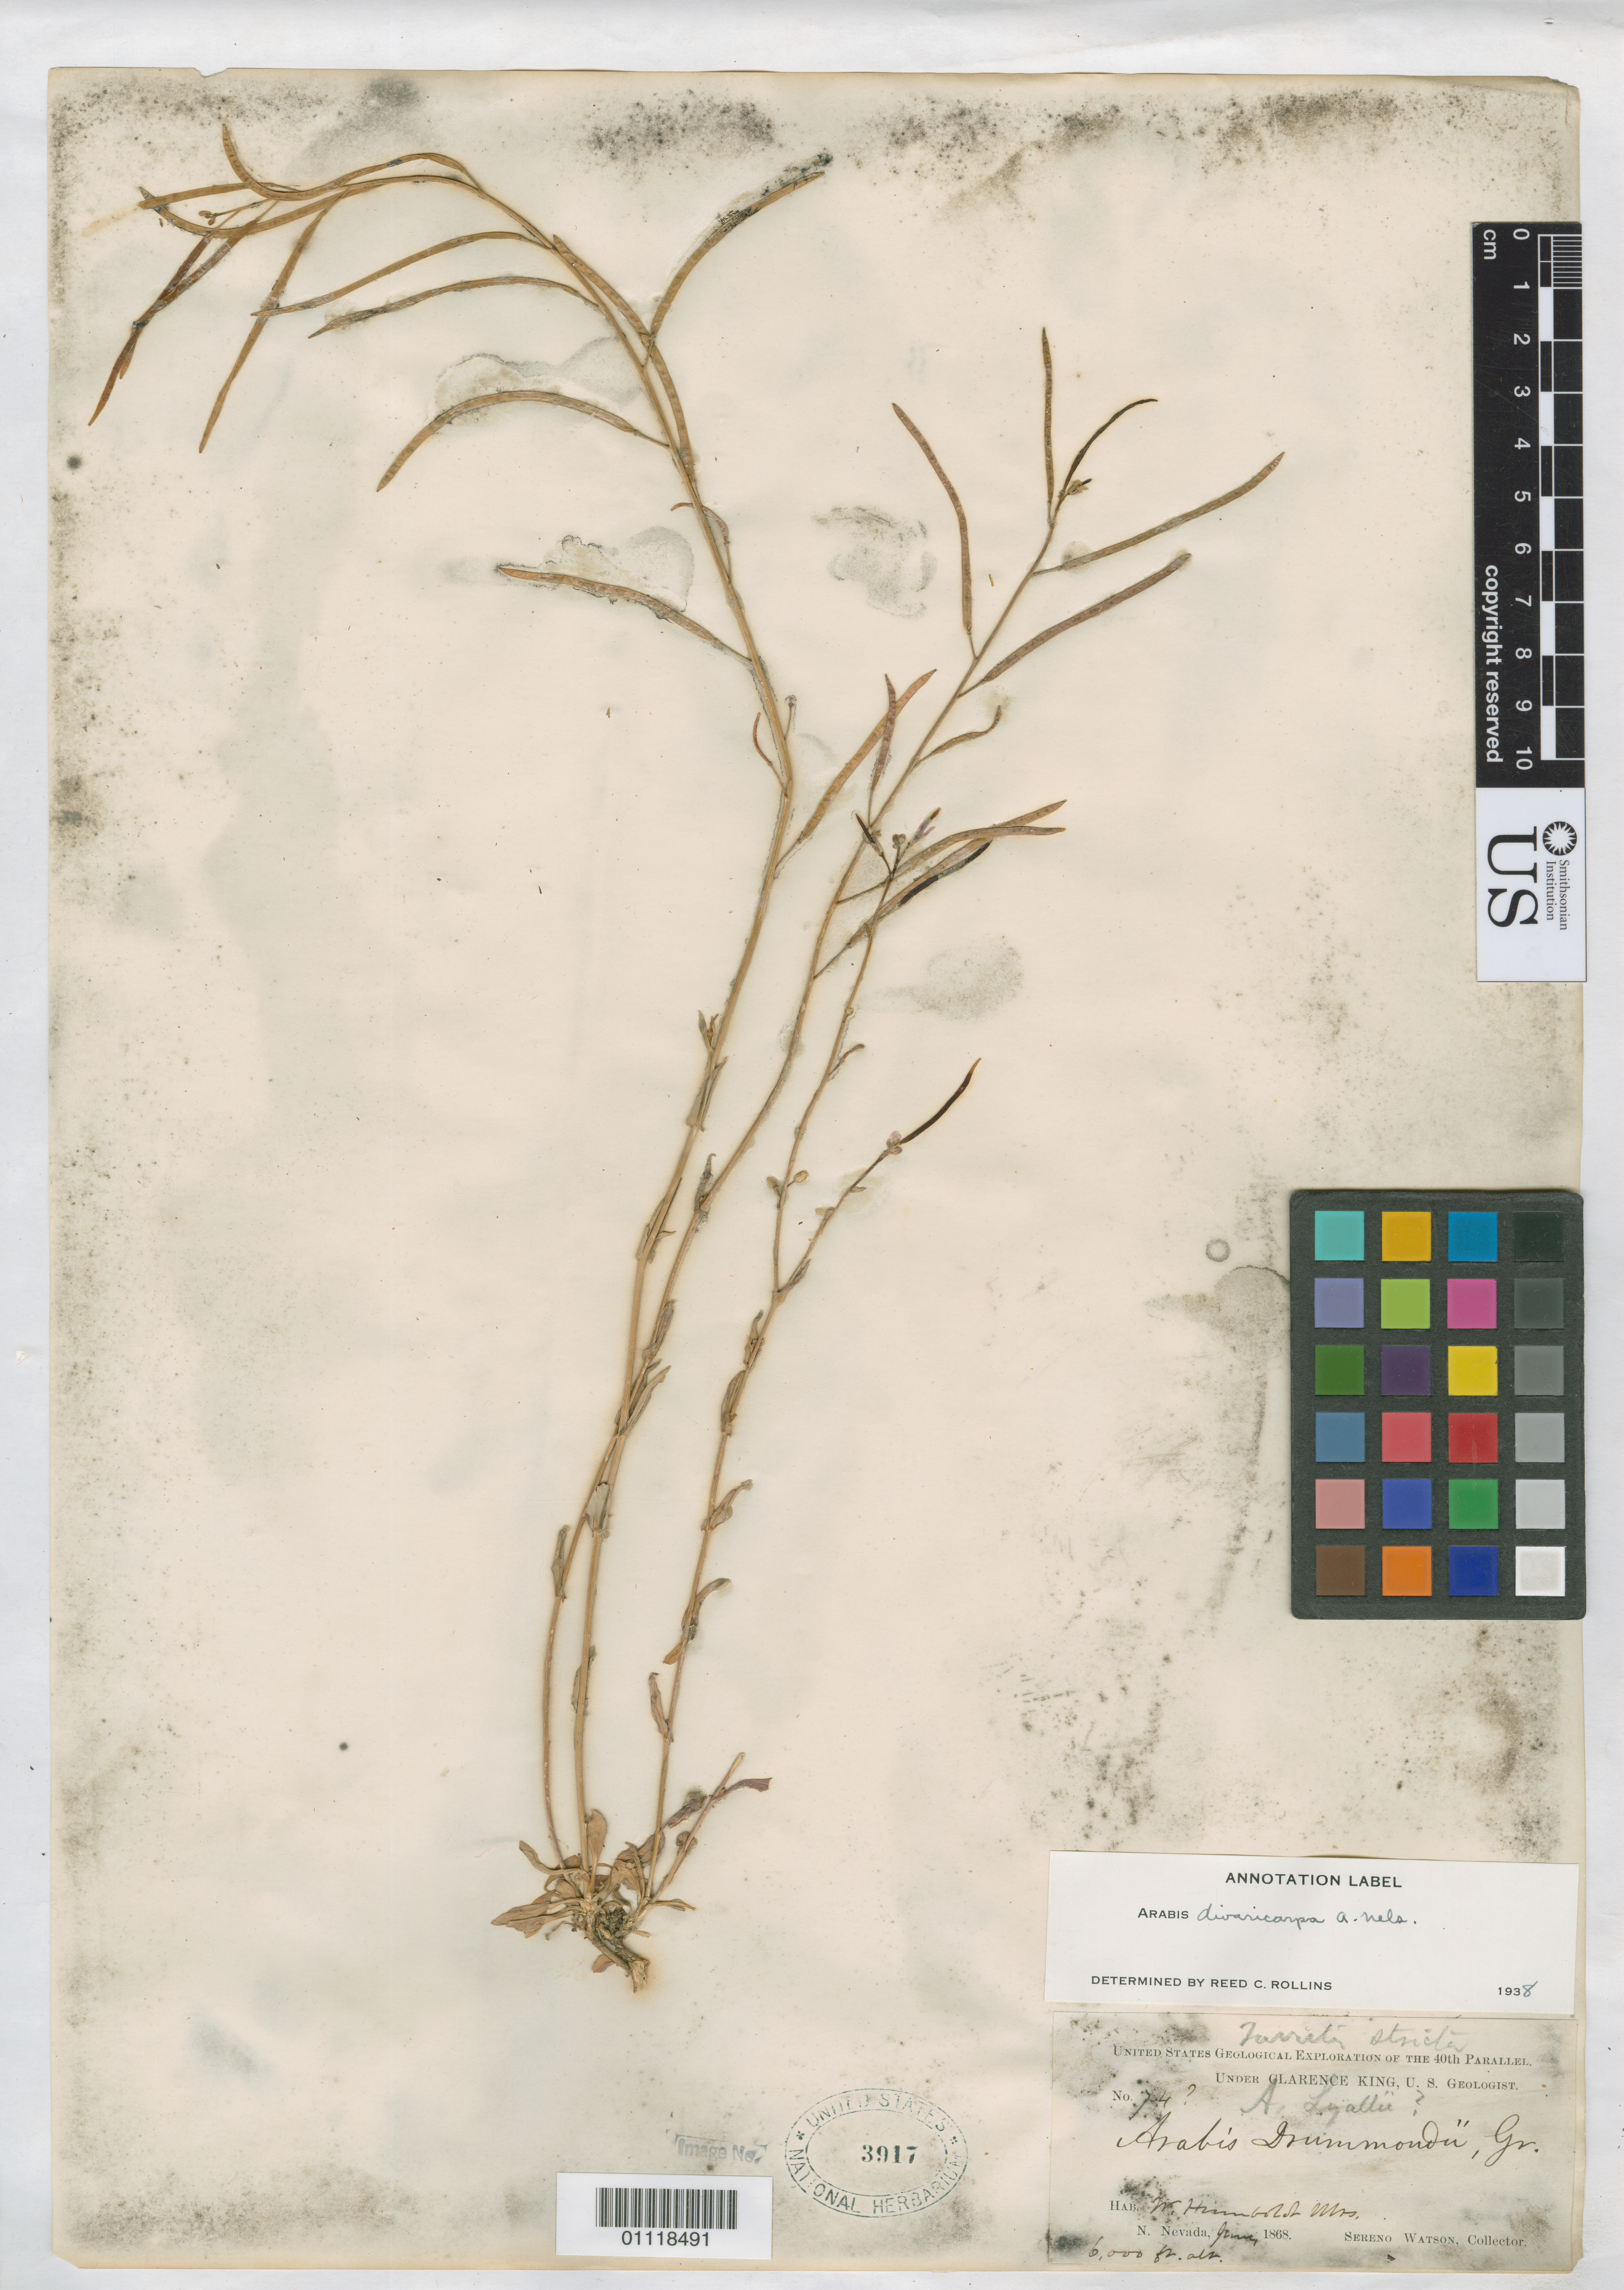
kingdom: Plantae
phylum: Tracheophyta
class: Magnoliopsida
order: Brassicales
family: Brassicaceae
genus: Arabis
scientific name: Arabis divaricarpa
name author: A. Nelson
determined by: Rollins, Reed C., (GH), Harvard University Herbaria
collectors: S. Watson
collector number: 74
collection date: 1868-06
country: United States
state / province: Nevada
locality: W. Humboldt Mts.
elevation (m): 1829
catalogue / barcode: US 3917